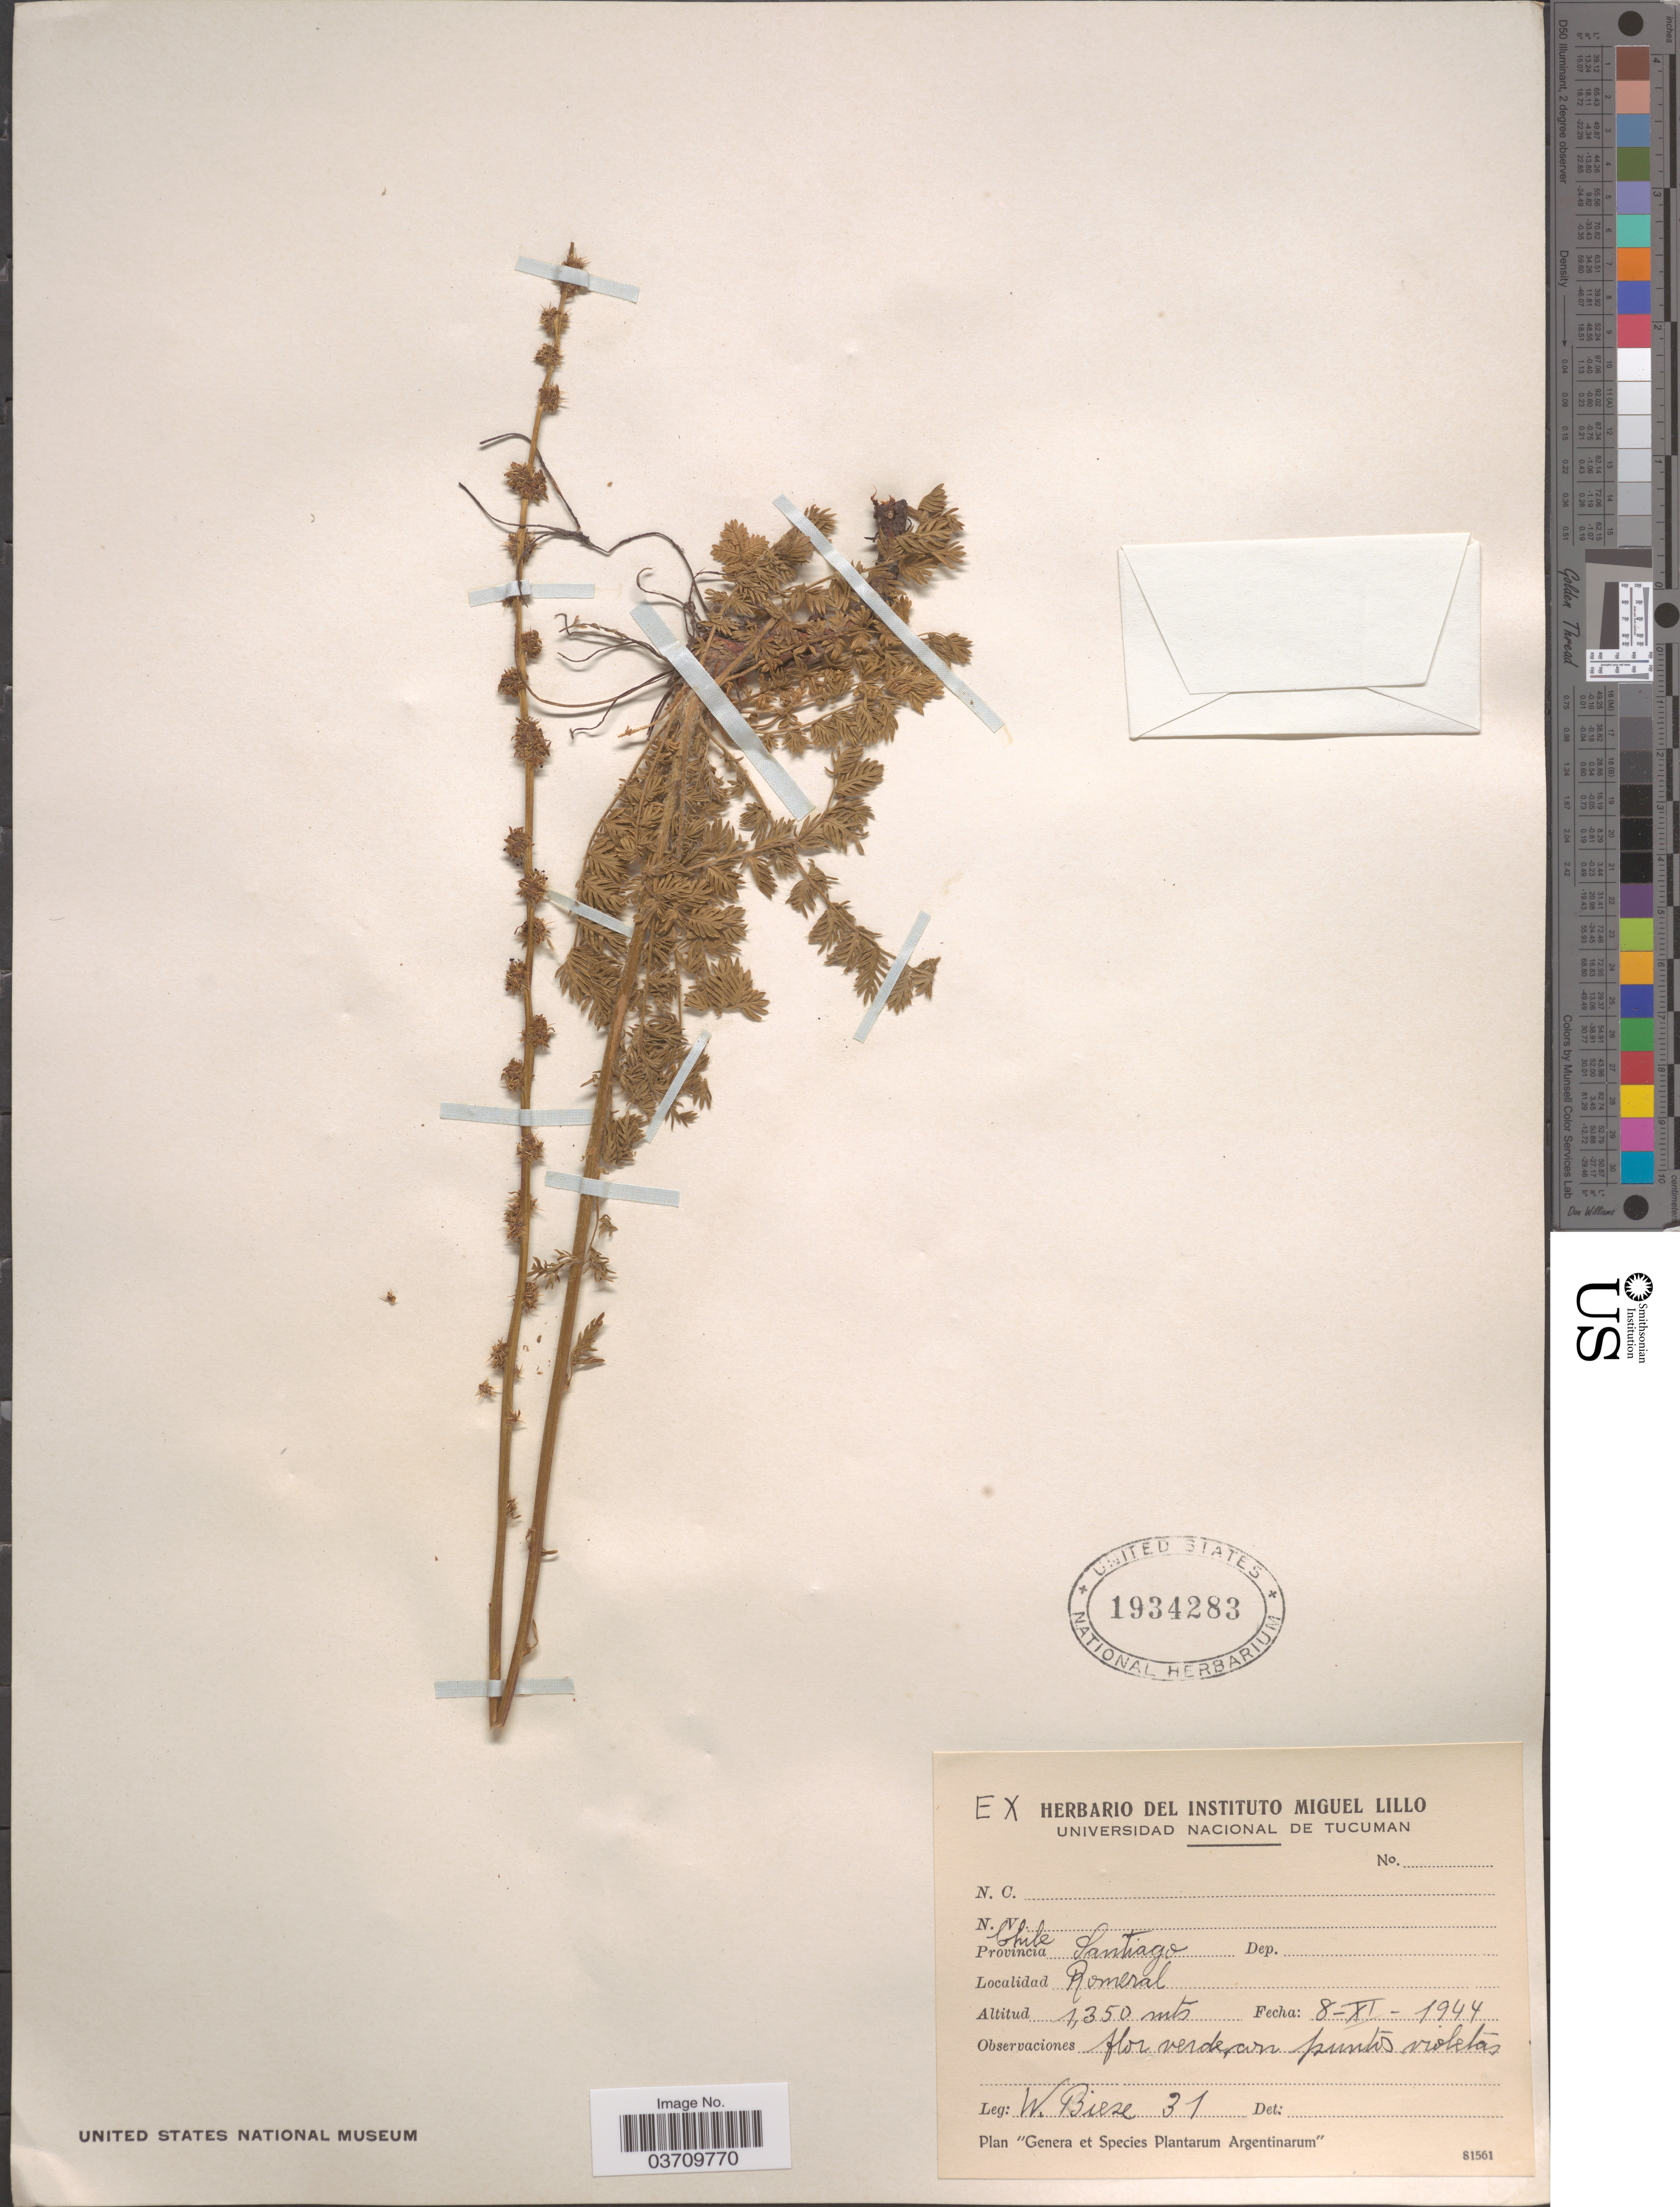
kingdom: Plantae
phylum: Tracheophyta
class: Magnoliopsida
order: Rosales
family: Rosaceae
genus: Acaena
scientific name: Acaena sp.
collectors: W. Biese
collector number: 31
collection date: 1944-11-08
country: Chile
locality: Provincia Santiago. Romeral.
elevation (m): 1350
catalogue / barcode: US 1934283